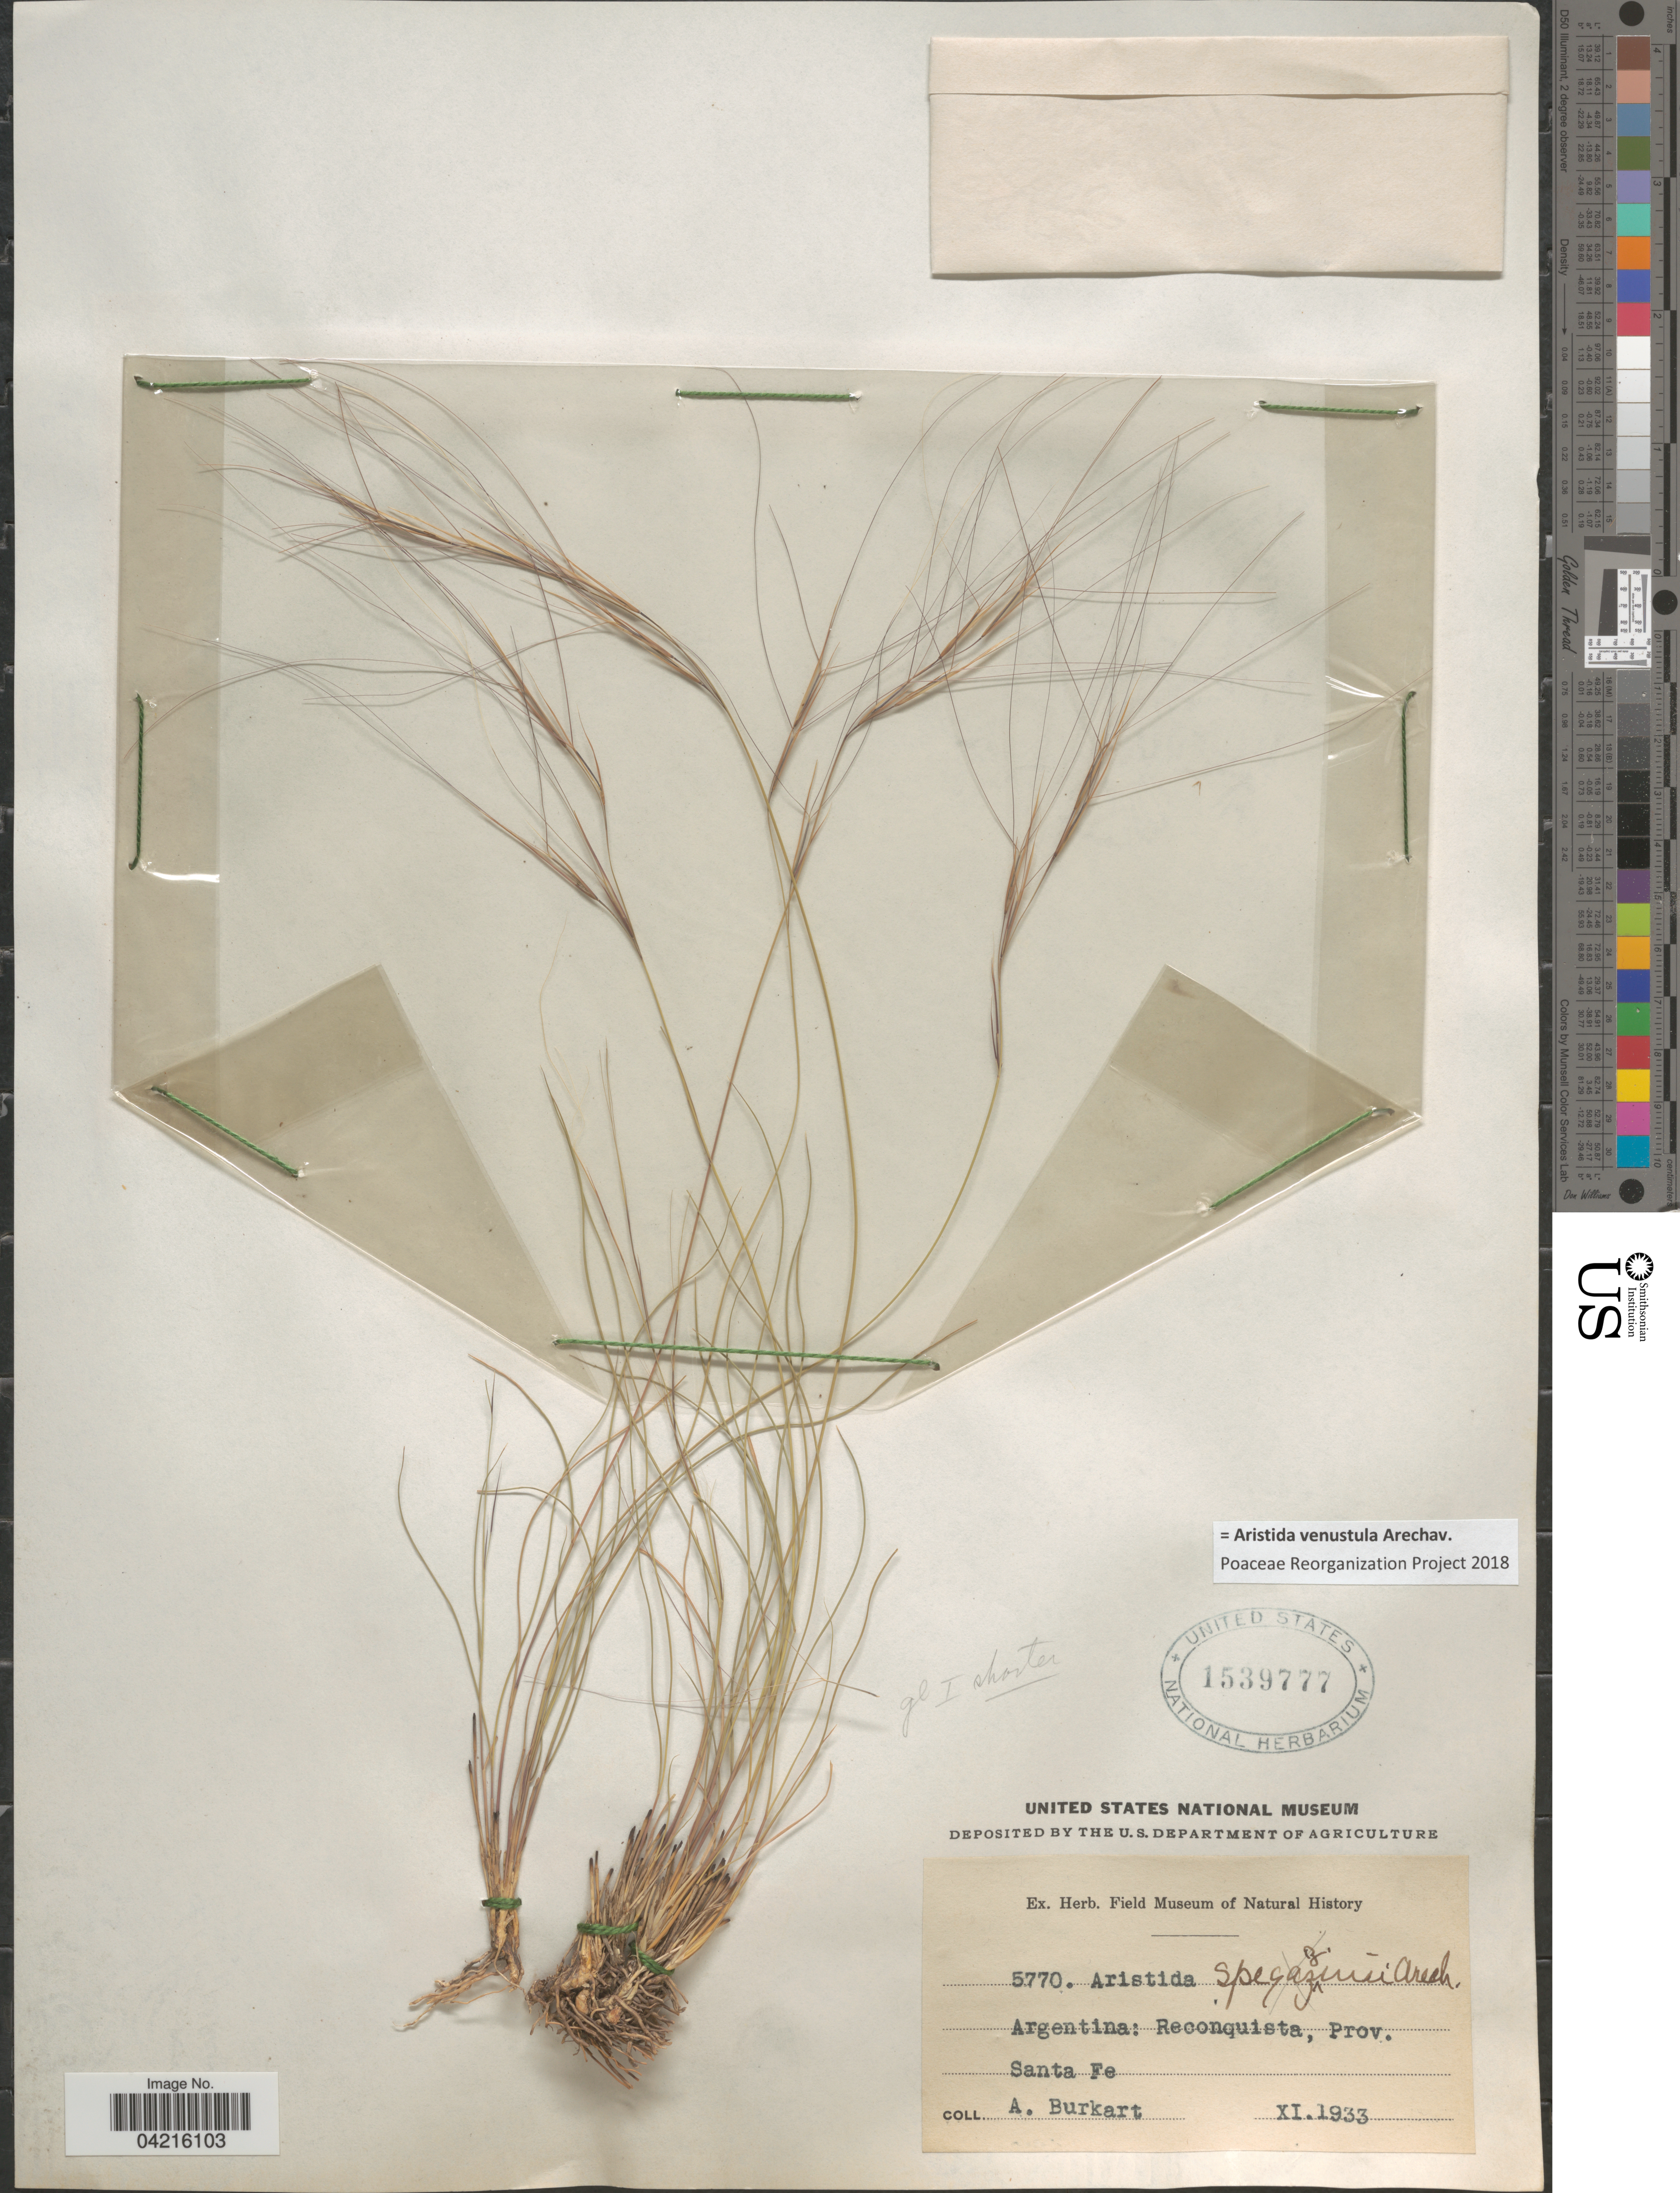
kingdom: Plantae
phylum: Tracheophyta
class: Liliopsida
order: Poales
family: Poaceae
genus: Aristida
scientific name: Aristida venustula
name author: Arechav.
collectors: A. E. Burkart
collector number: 5770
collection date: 1933-11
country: Argentina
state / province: Santa Fe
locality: Reconquista.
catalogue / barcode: US 1539777